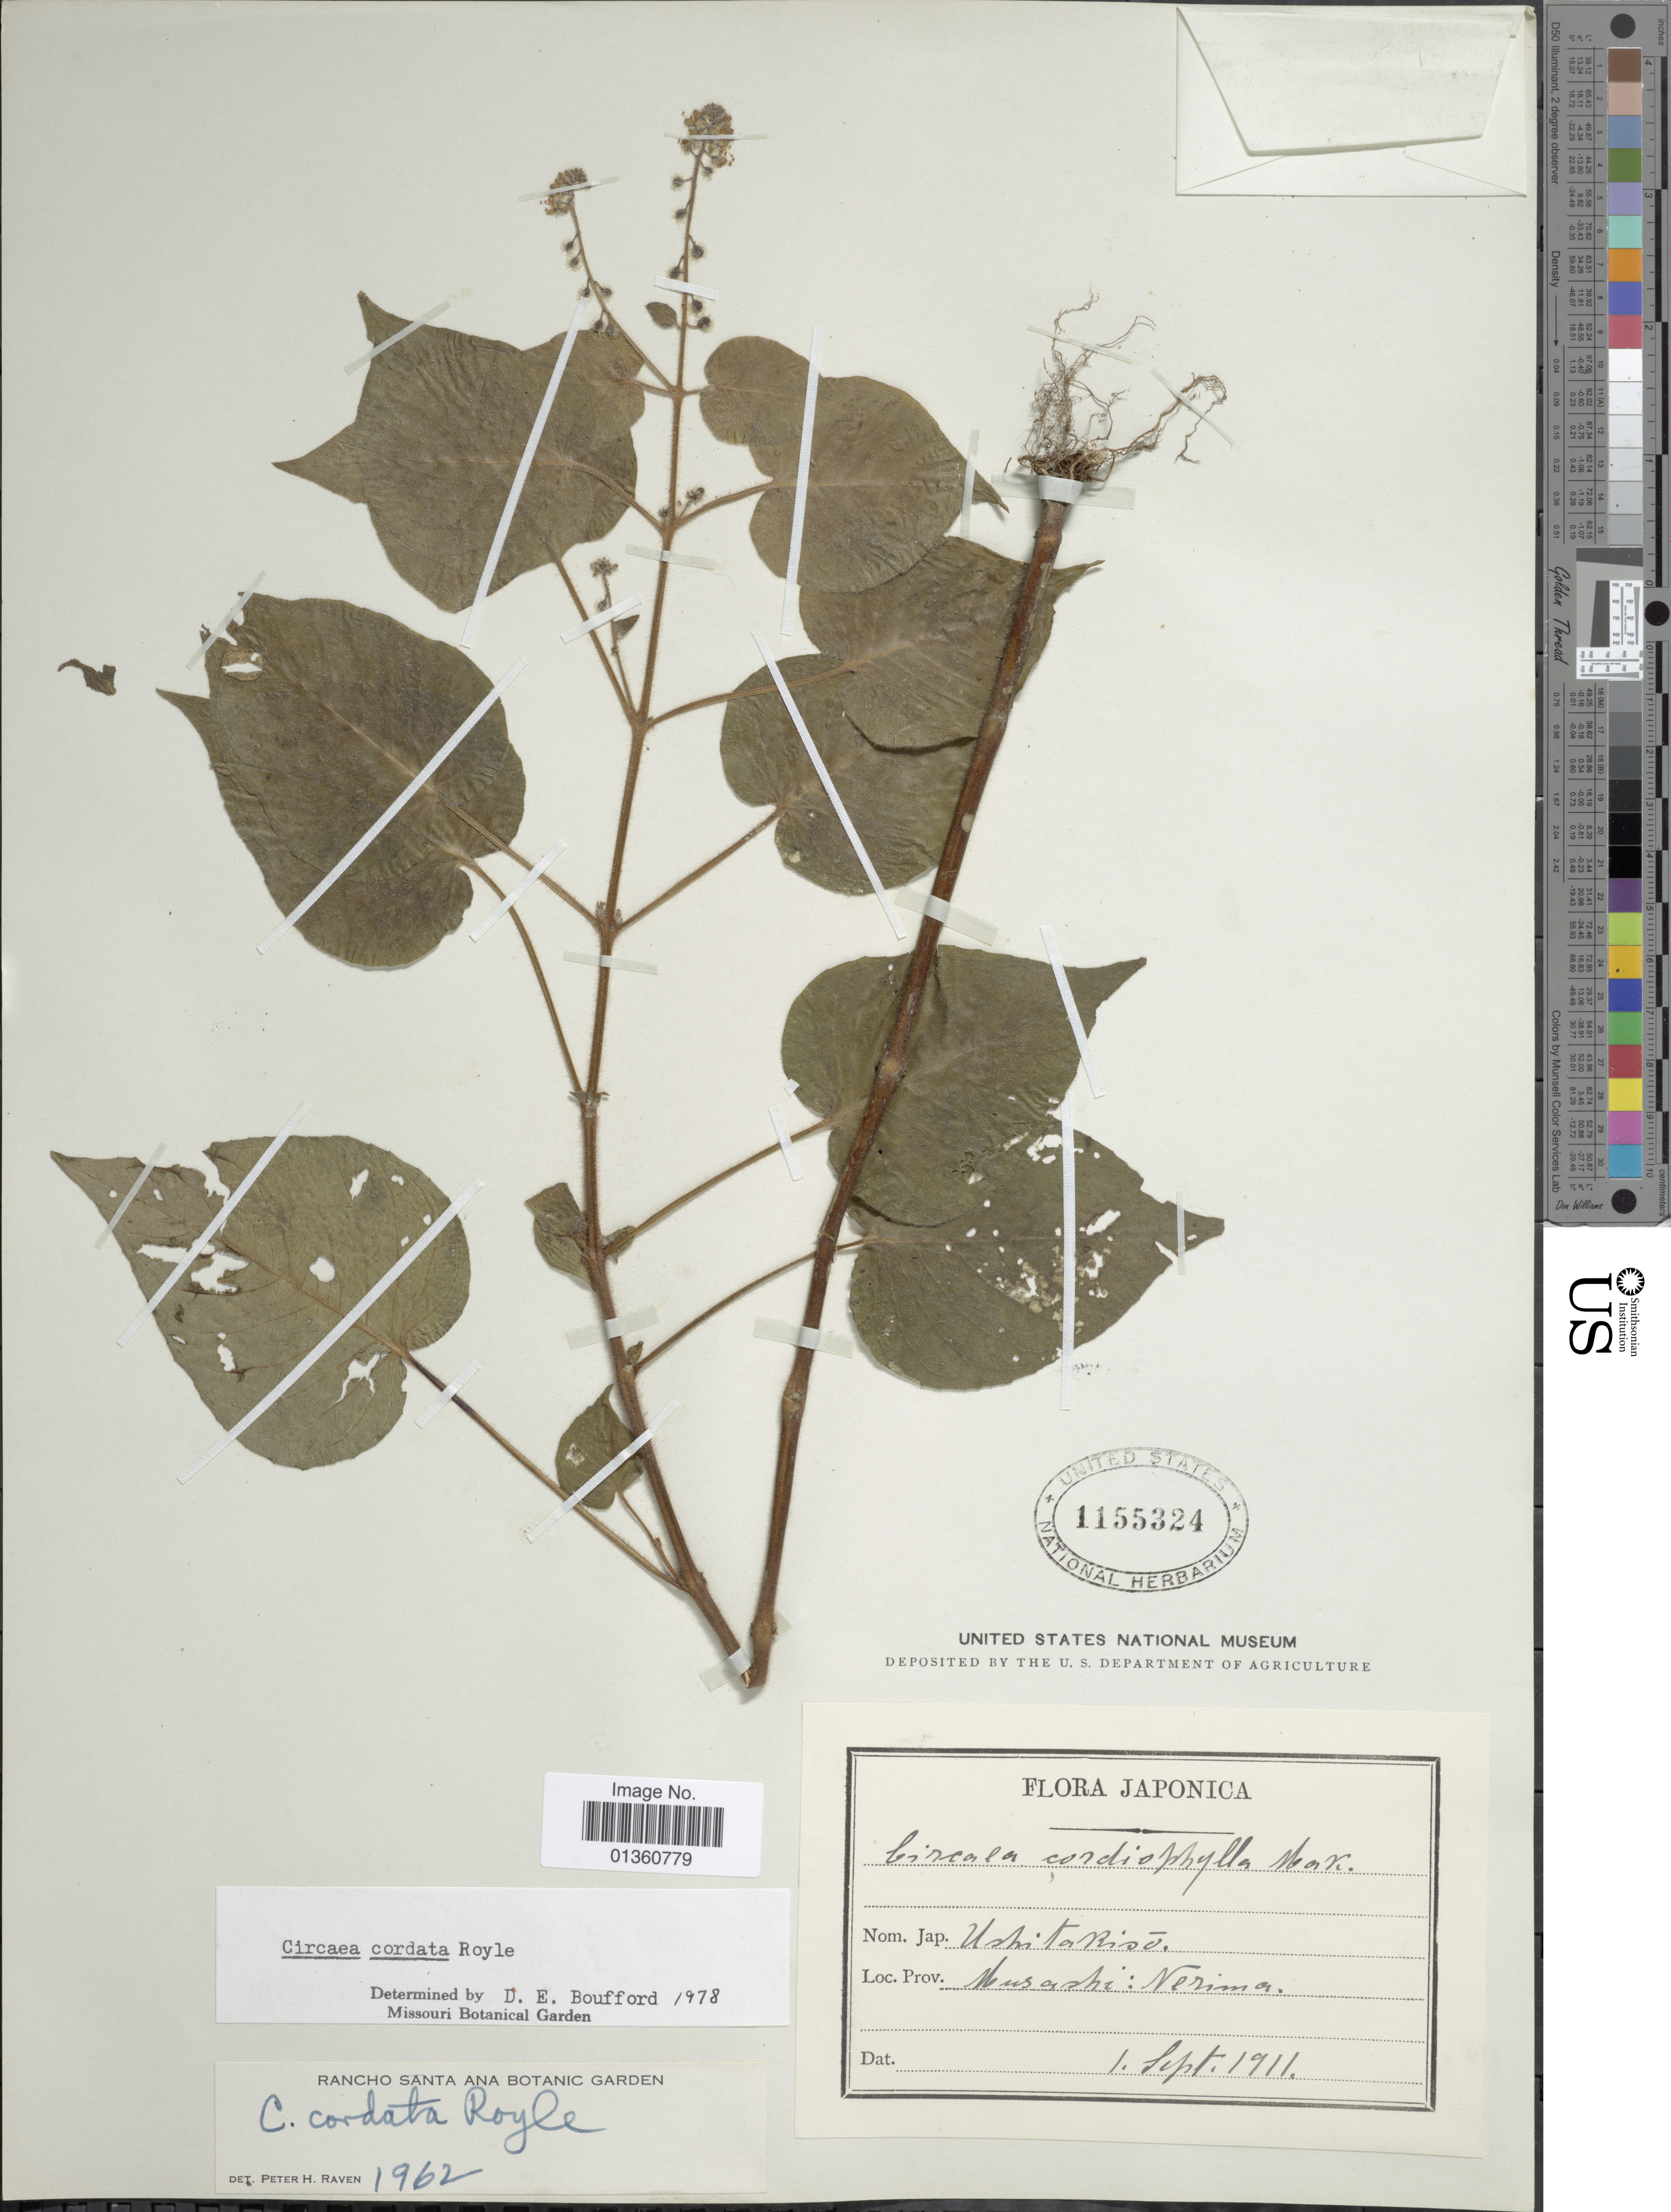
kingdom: Plantae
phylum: Tracheophyta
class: Magnoliopsida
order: Myrtales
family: Onagraceae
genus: Circaea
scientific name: Circaea cordata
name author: Royle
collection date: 1911-09-01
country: Japan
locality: Nusasti: Nerima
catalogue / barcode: US 1155324